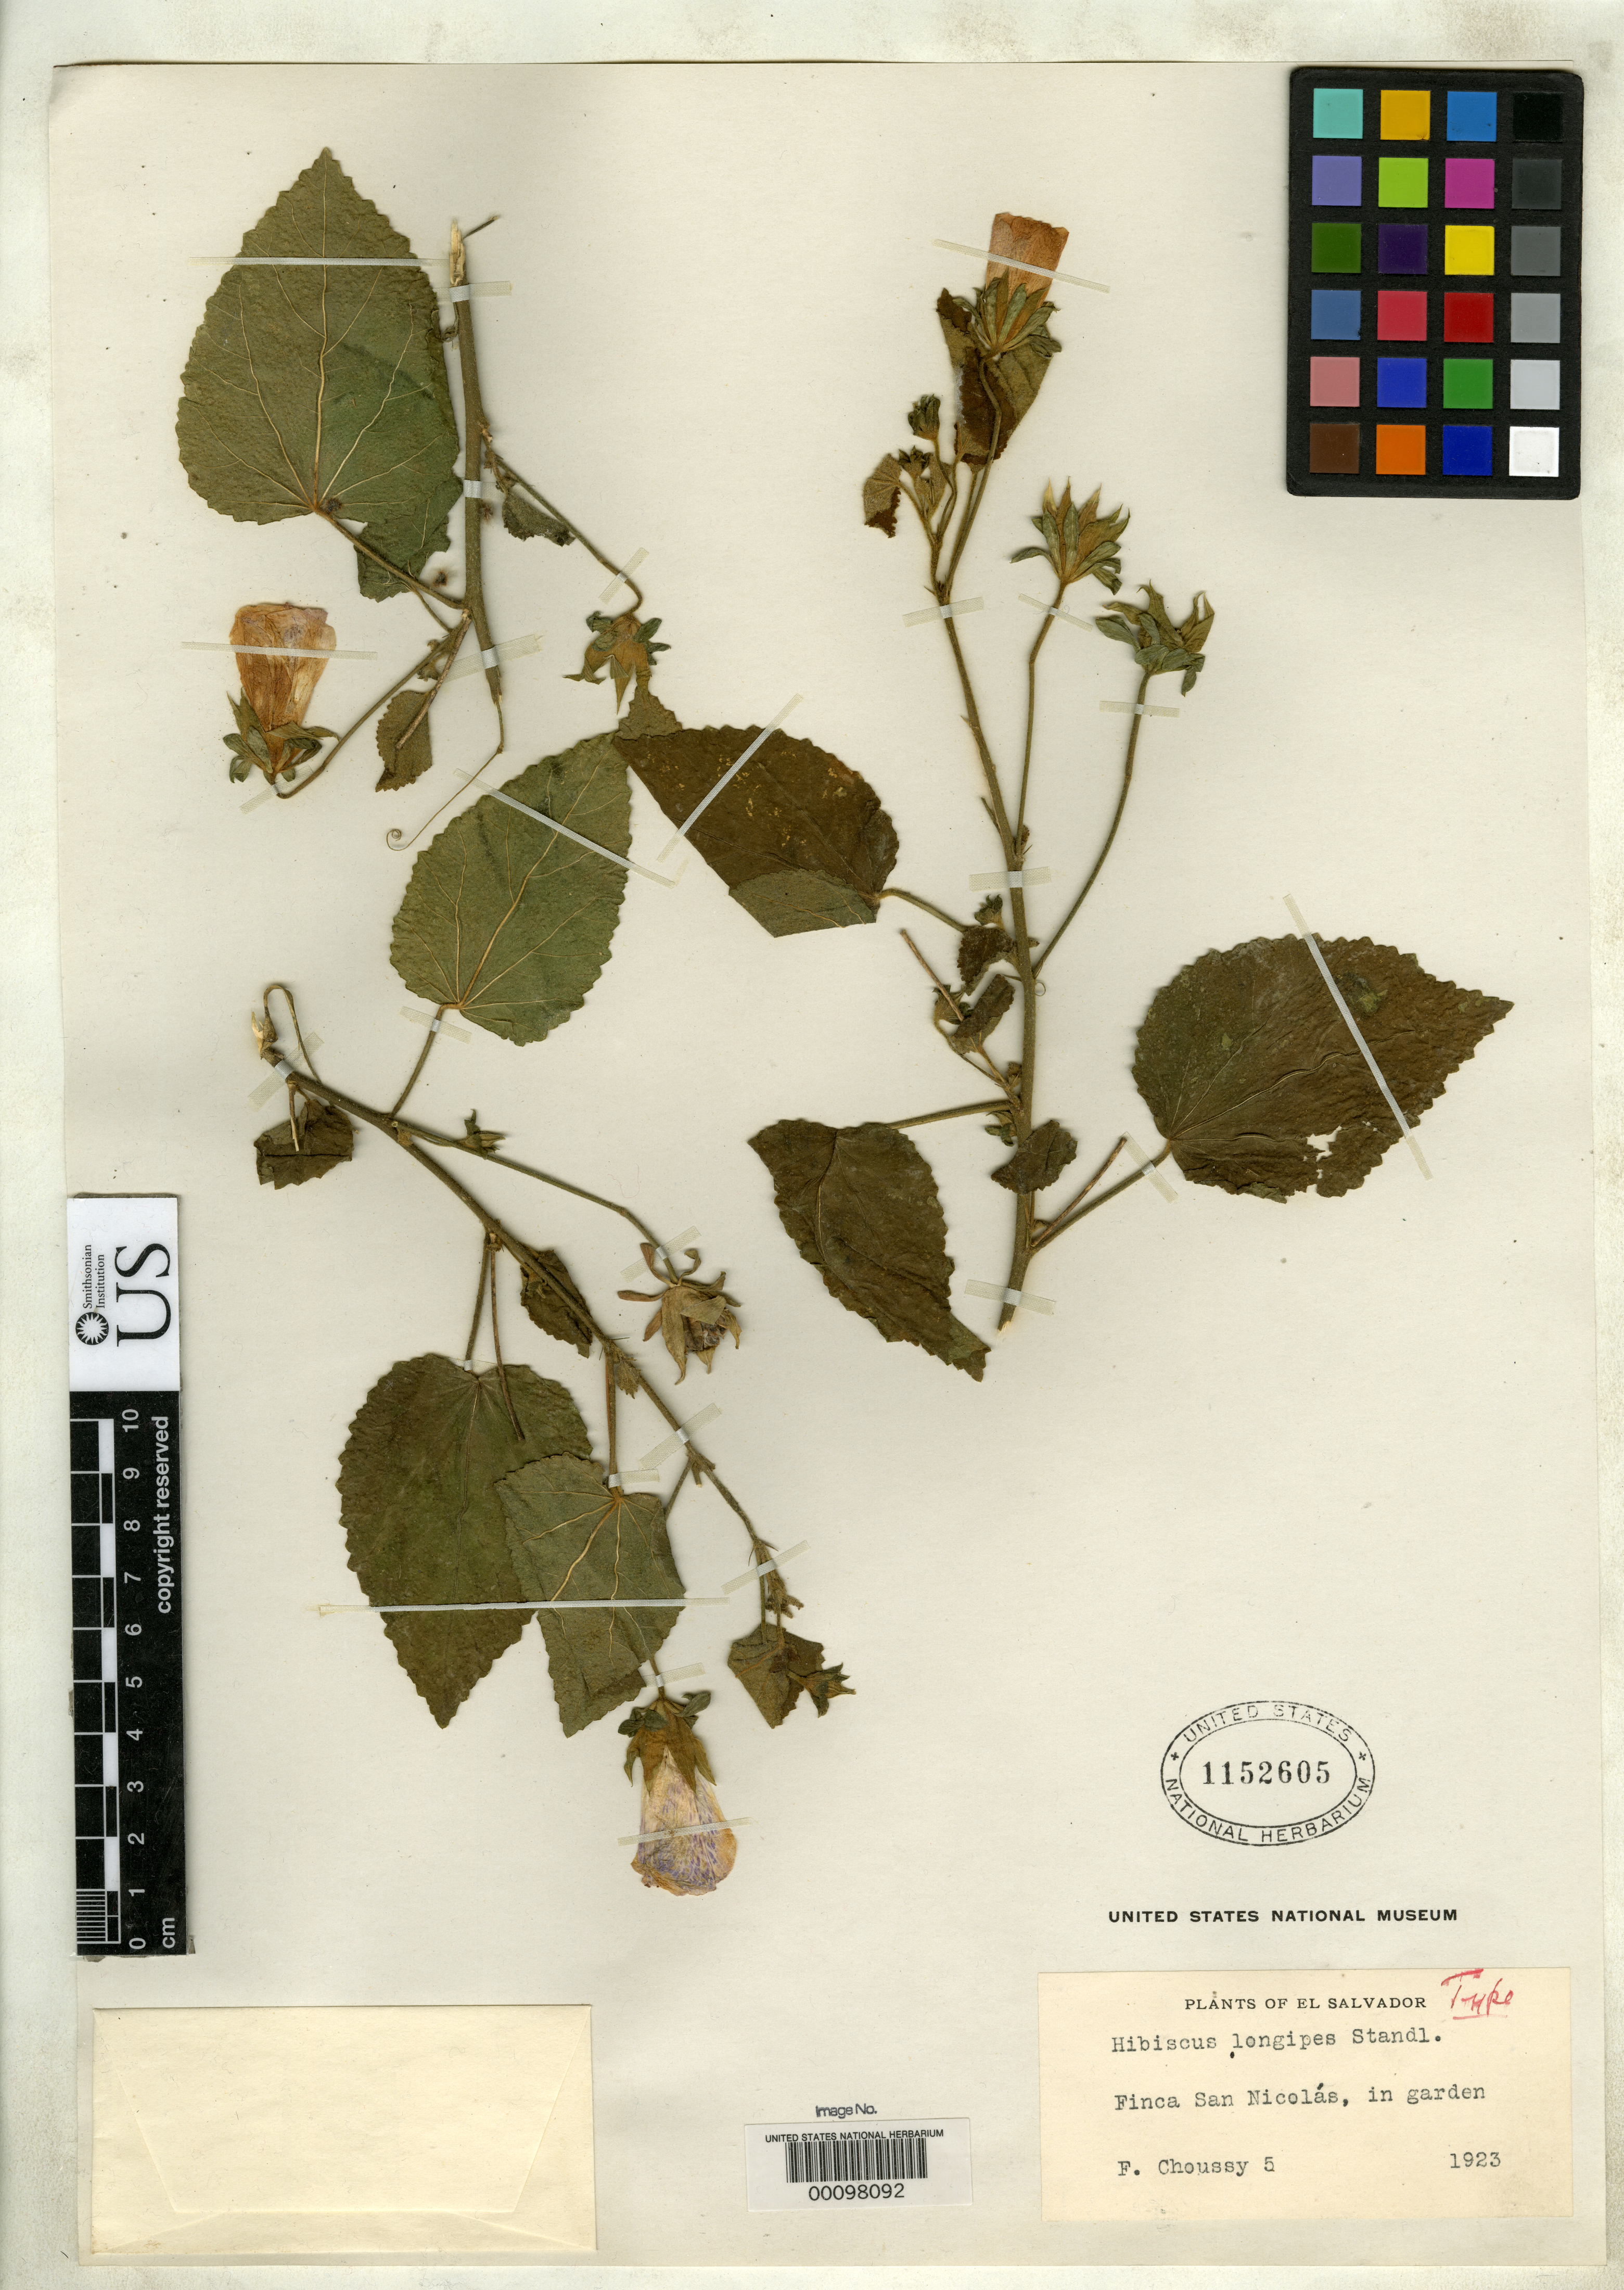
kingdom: Plantae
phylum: Tracheophyta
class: Magnoliopsida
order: Malvales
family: Malvaceae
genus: Hibiscus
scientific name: Hibiscus longipes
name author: Standl.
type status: Holotype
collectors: F. Choussy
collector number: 5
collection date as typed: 1923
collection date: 1923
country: El Salvador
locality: San Nicolas.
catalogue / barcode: US 1152605